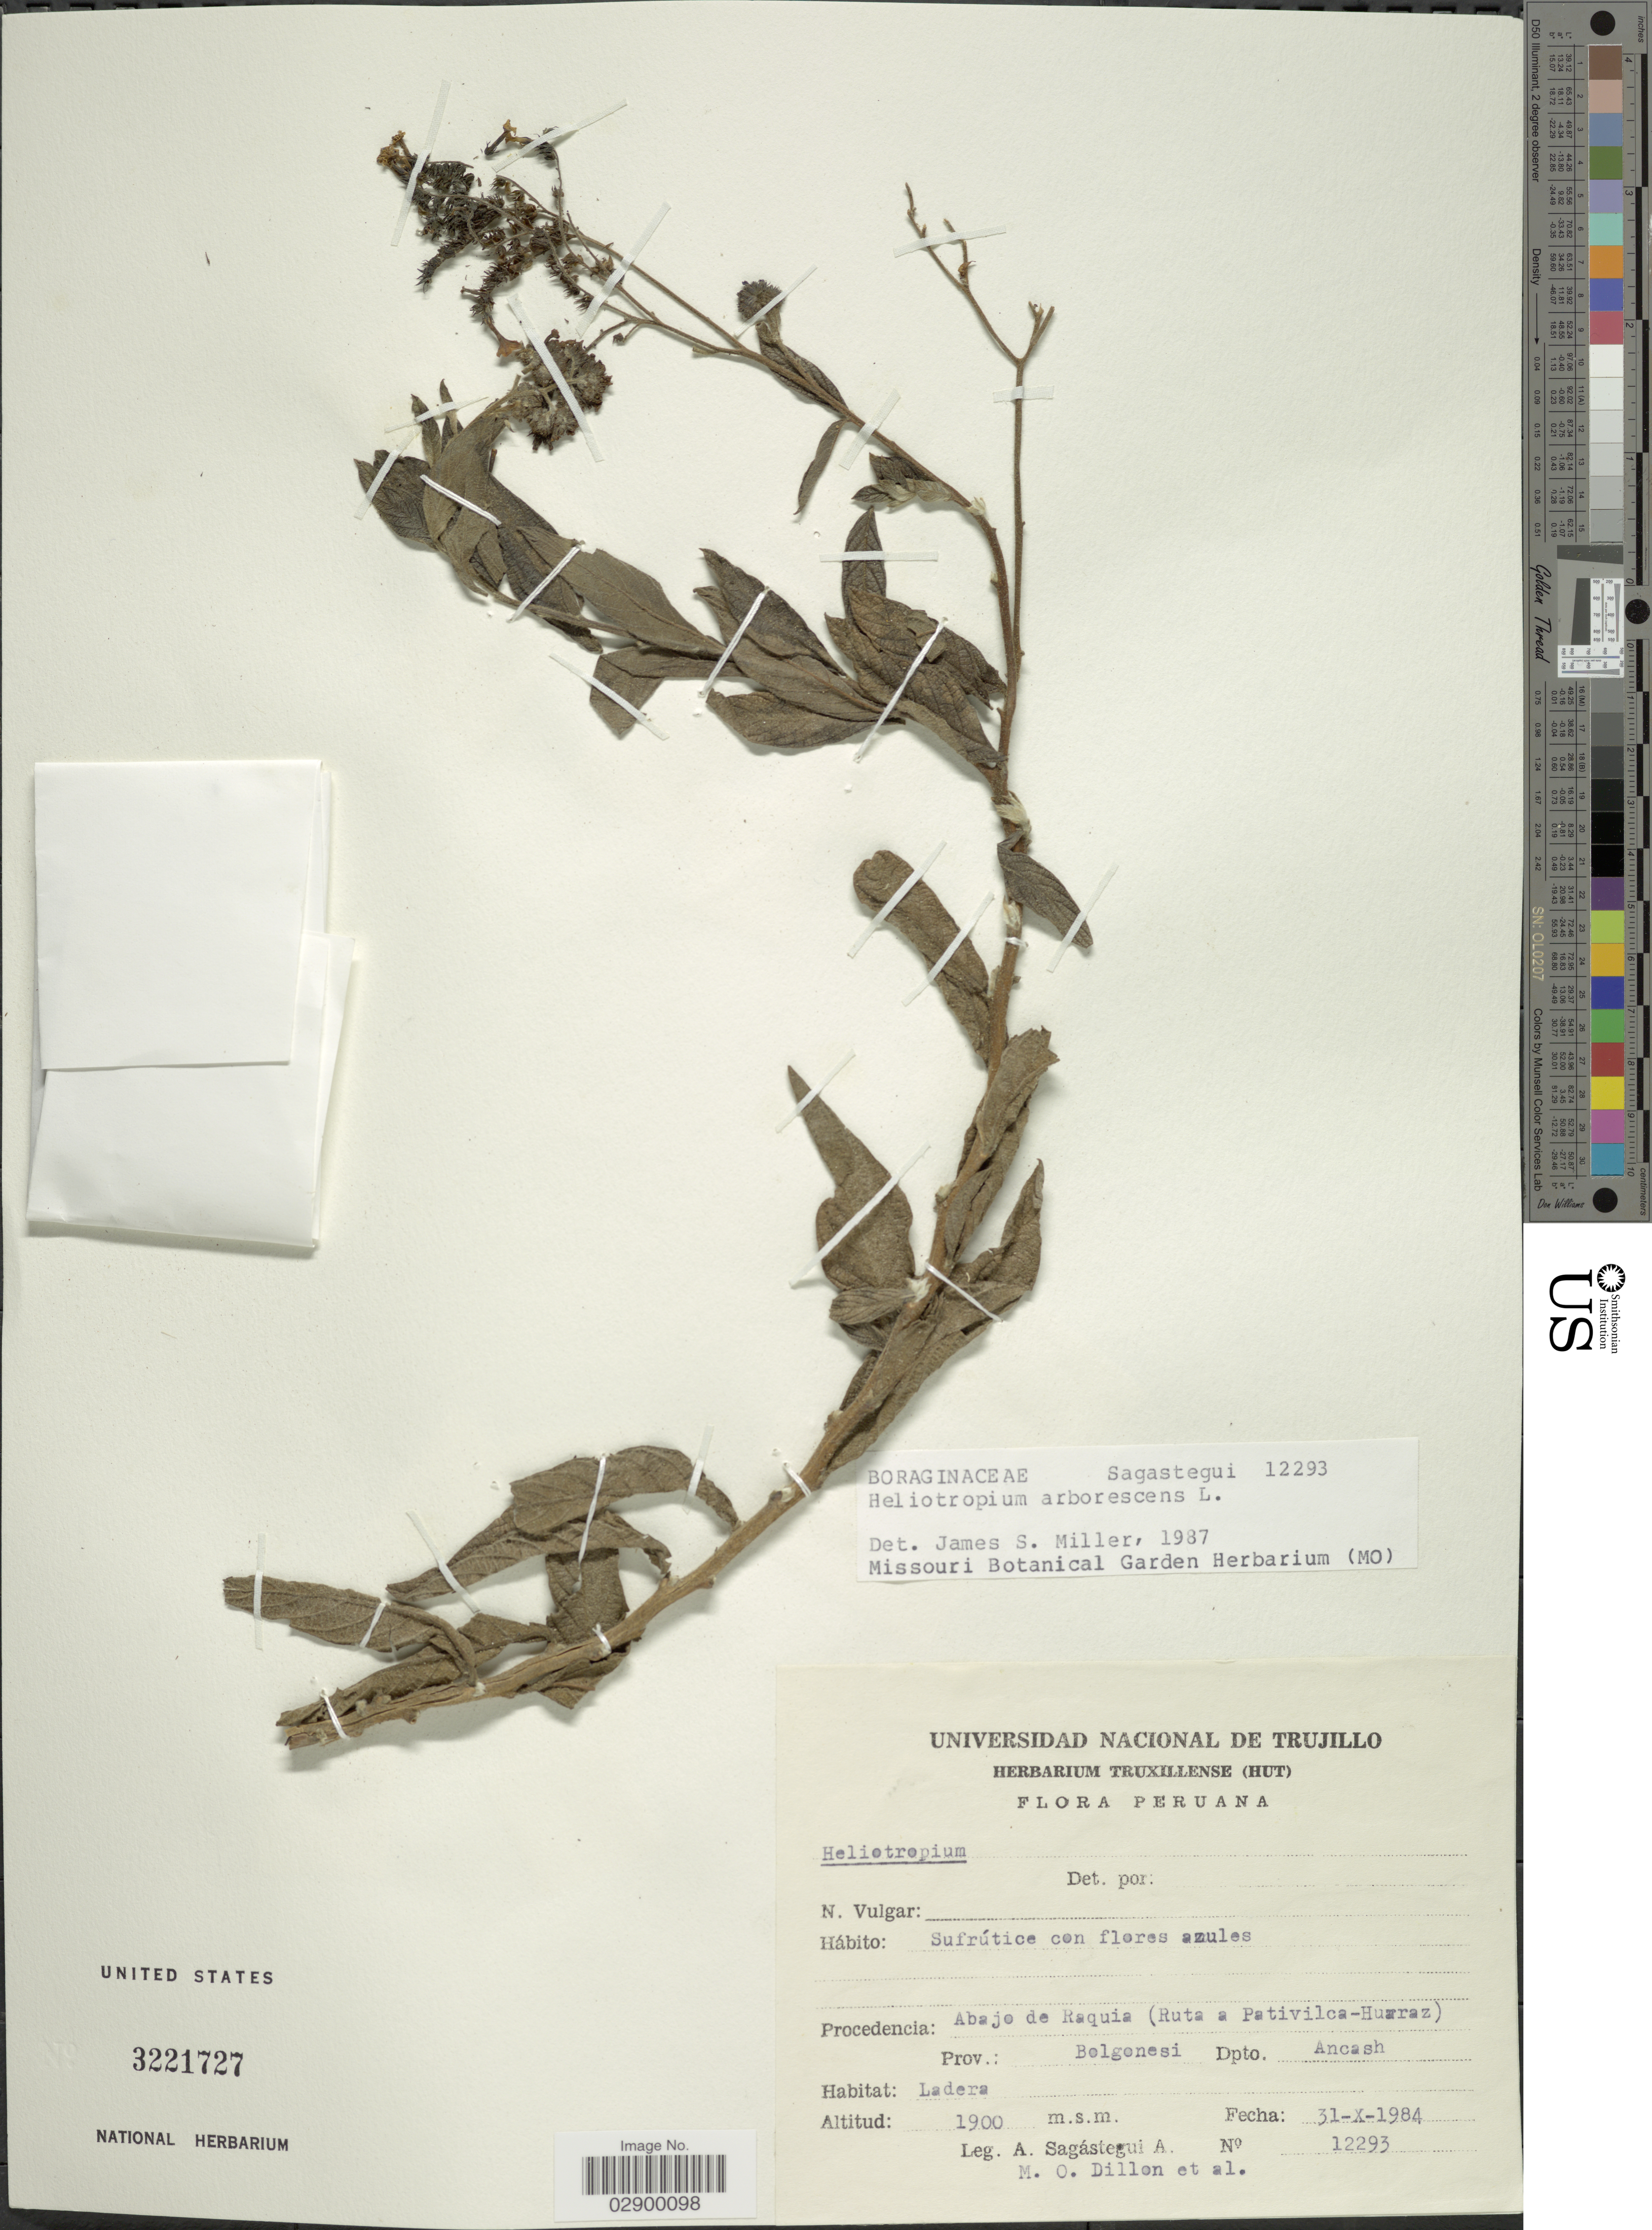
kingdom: Plantae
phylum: Tracheophyta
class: Magnoliopsida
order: Boraginales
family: Heliotropiaceae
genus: Heliotropium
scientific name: Heliotropium arborescens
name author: L.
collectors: A. Sagástegui A., M. O. Dillon & et al.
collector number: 12293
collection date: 1984-10-31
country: Peru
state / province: Ancash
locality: Procedencia: Abajo de Raquia (Ruta a Pativilca-Huaraz). Prov.: Bolgonesi. Dpto. Ancash.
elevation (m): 1900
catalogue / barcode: US 3221727